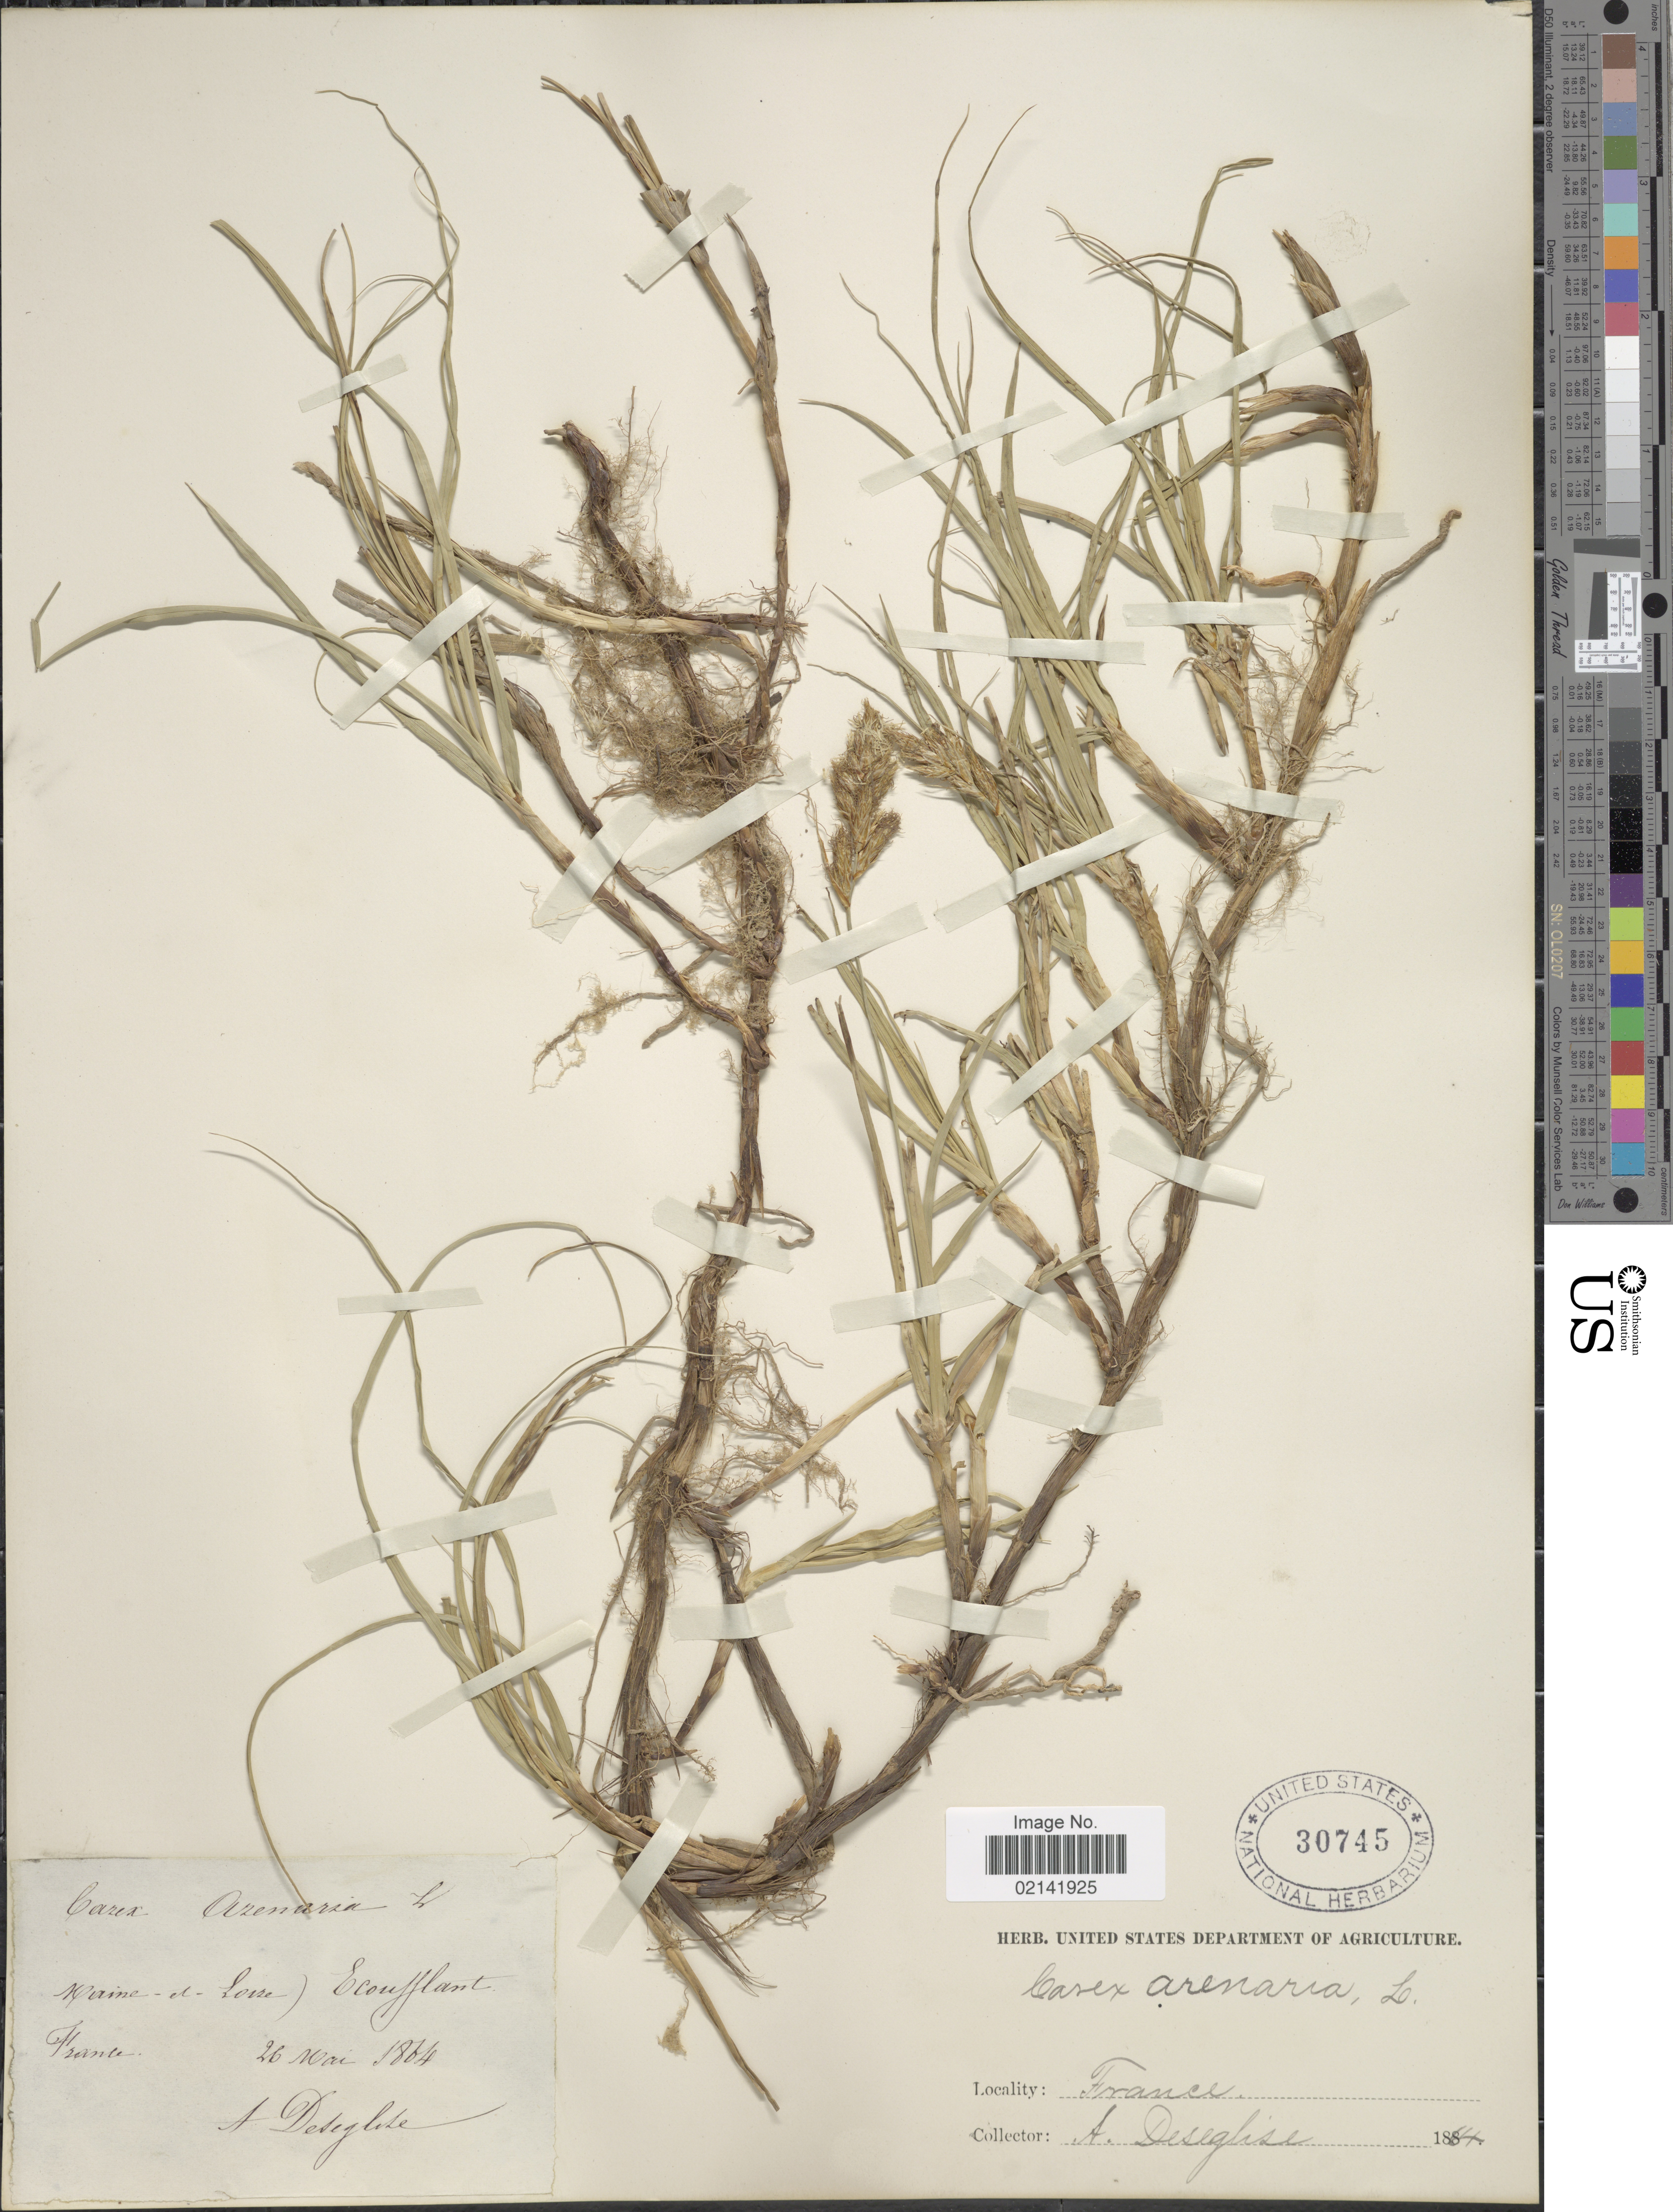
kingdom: Plantae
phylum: Tracheophyta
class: Liliopsida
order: Poales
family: Cyperaceae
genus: Carex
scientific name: Carex arenaria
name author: L.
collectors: A. Deseglise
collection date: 1864-05-26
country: France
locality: Haime de Louse, Econfflant [interpreted]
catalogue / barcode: US 30745